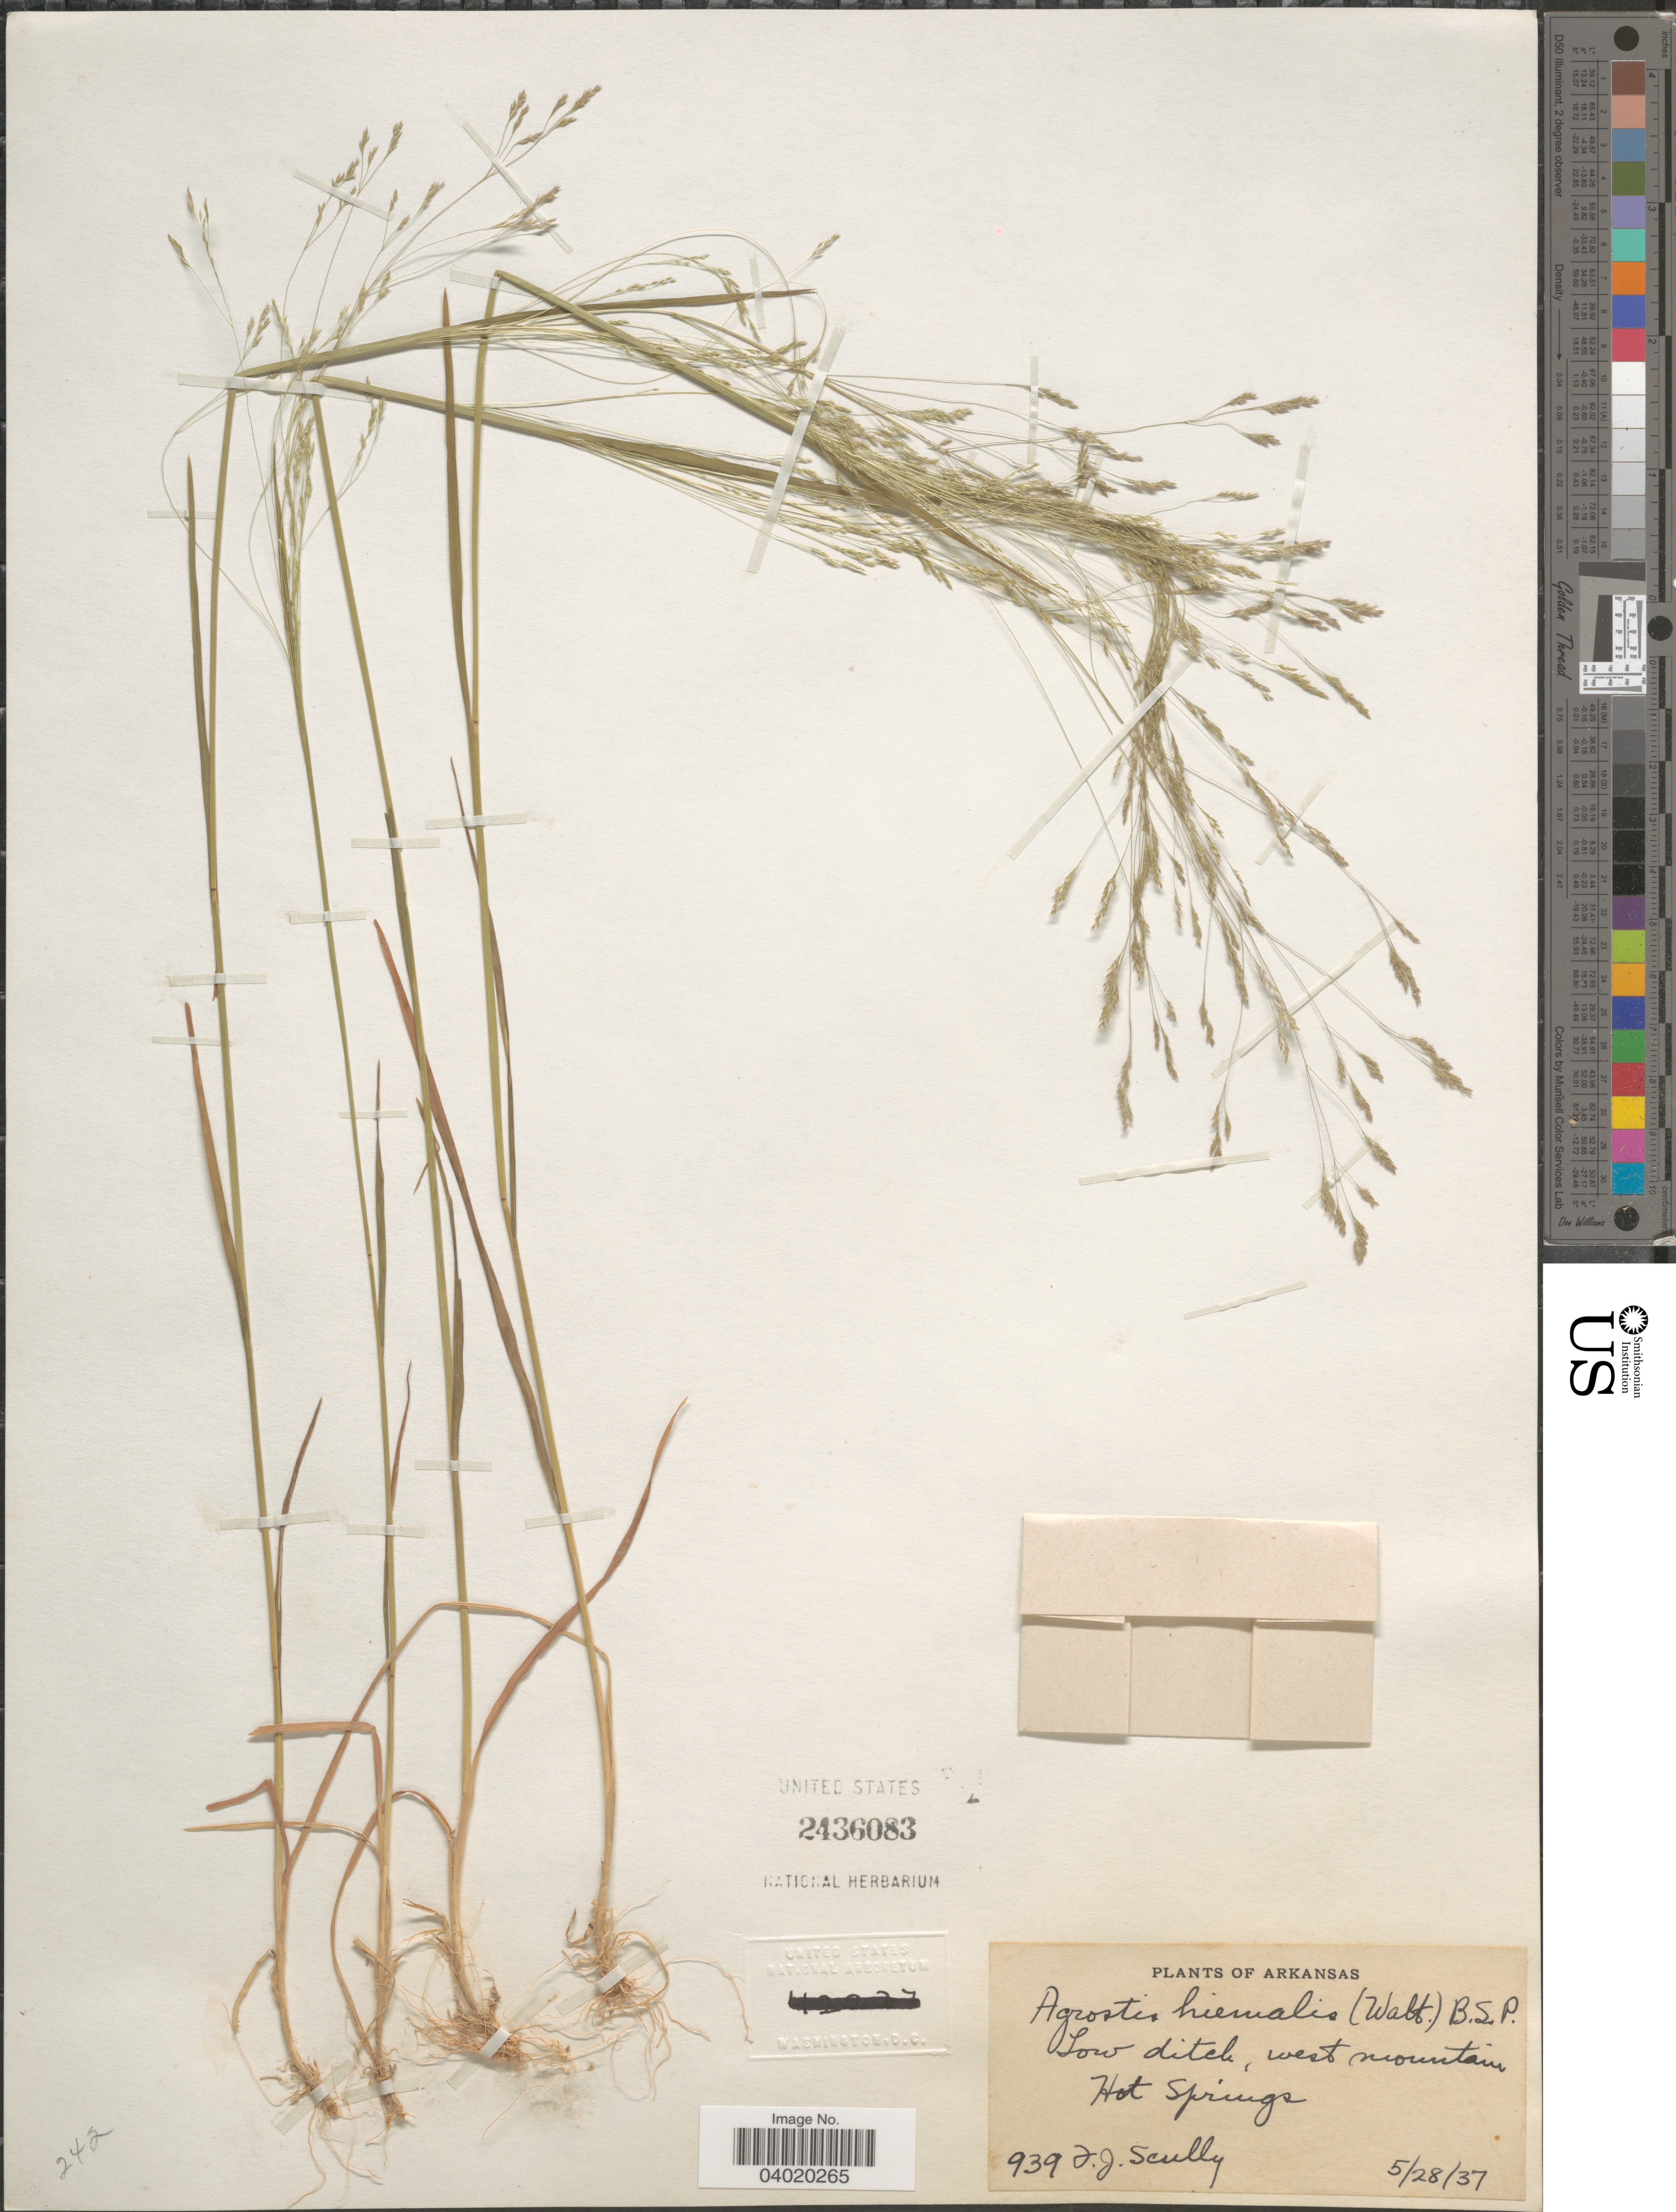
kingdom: Plantae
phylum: Tracheophyta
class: Liliopsida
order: Poales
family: Poaceae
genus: Agrostis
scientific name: Agrostis hyemalis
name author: (Walter) Britton et al.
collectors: F. Scully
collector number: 939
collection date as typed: Transcribed d/m/y: 28/5/37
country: United States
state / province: Arkansas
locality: West mountain. Hot Springs.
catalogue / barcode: US 2436083